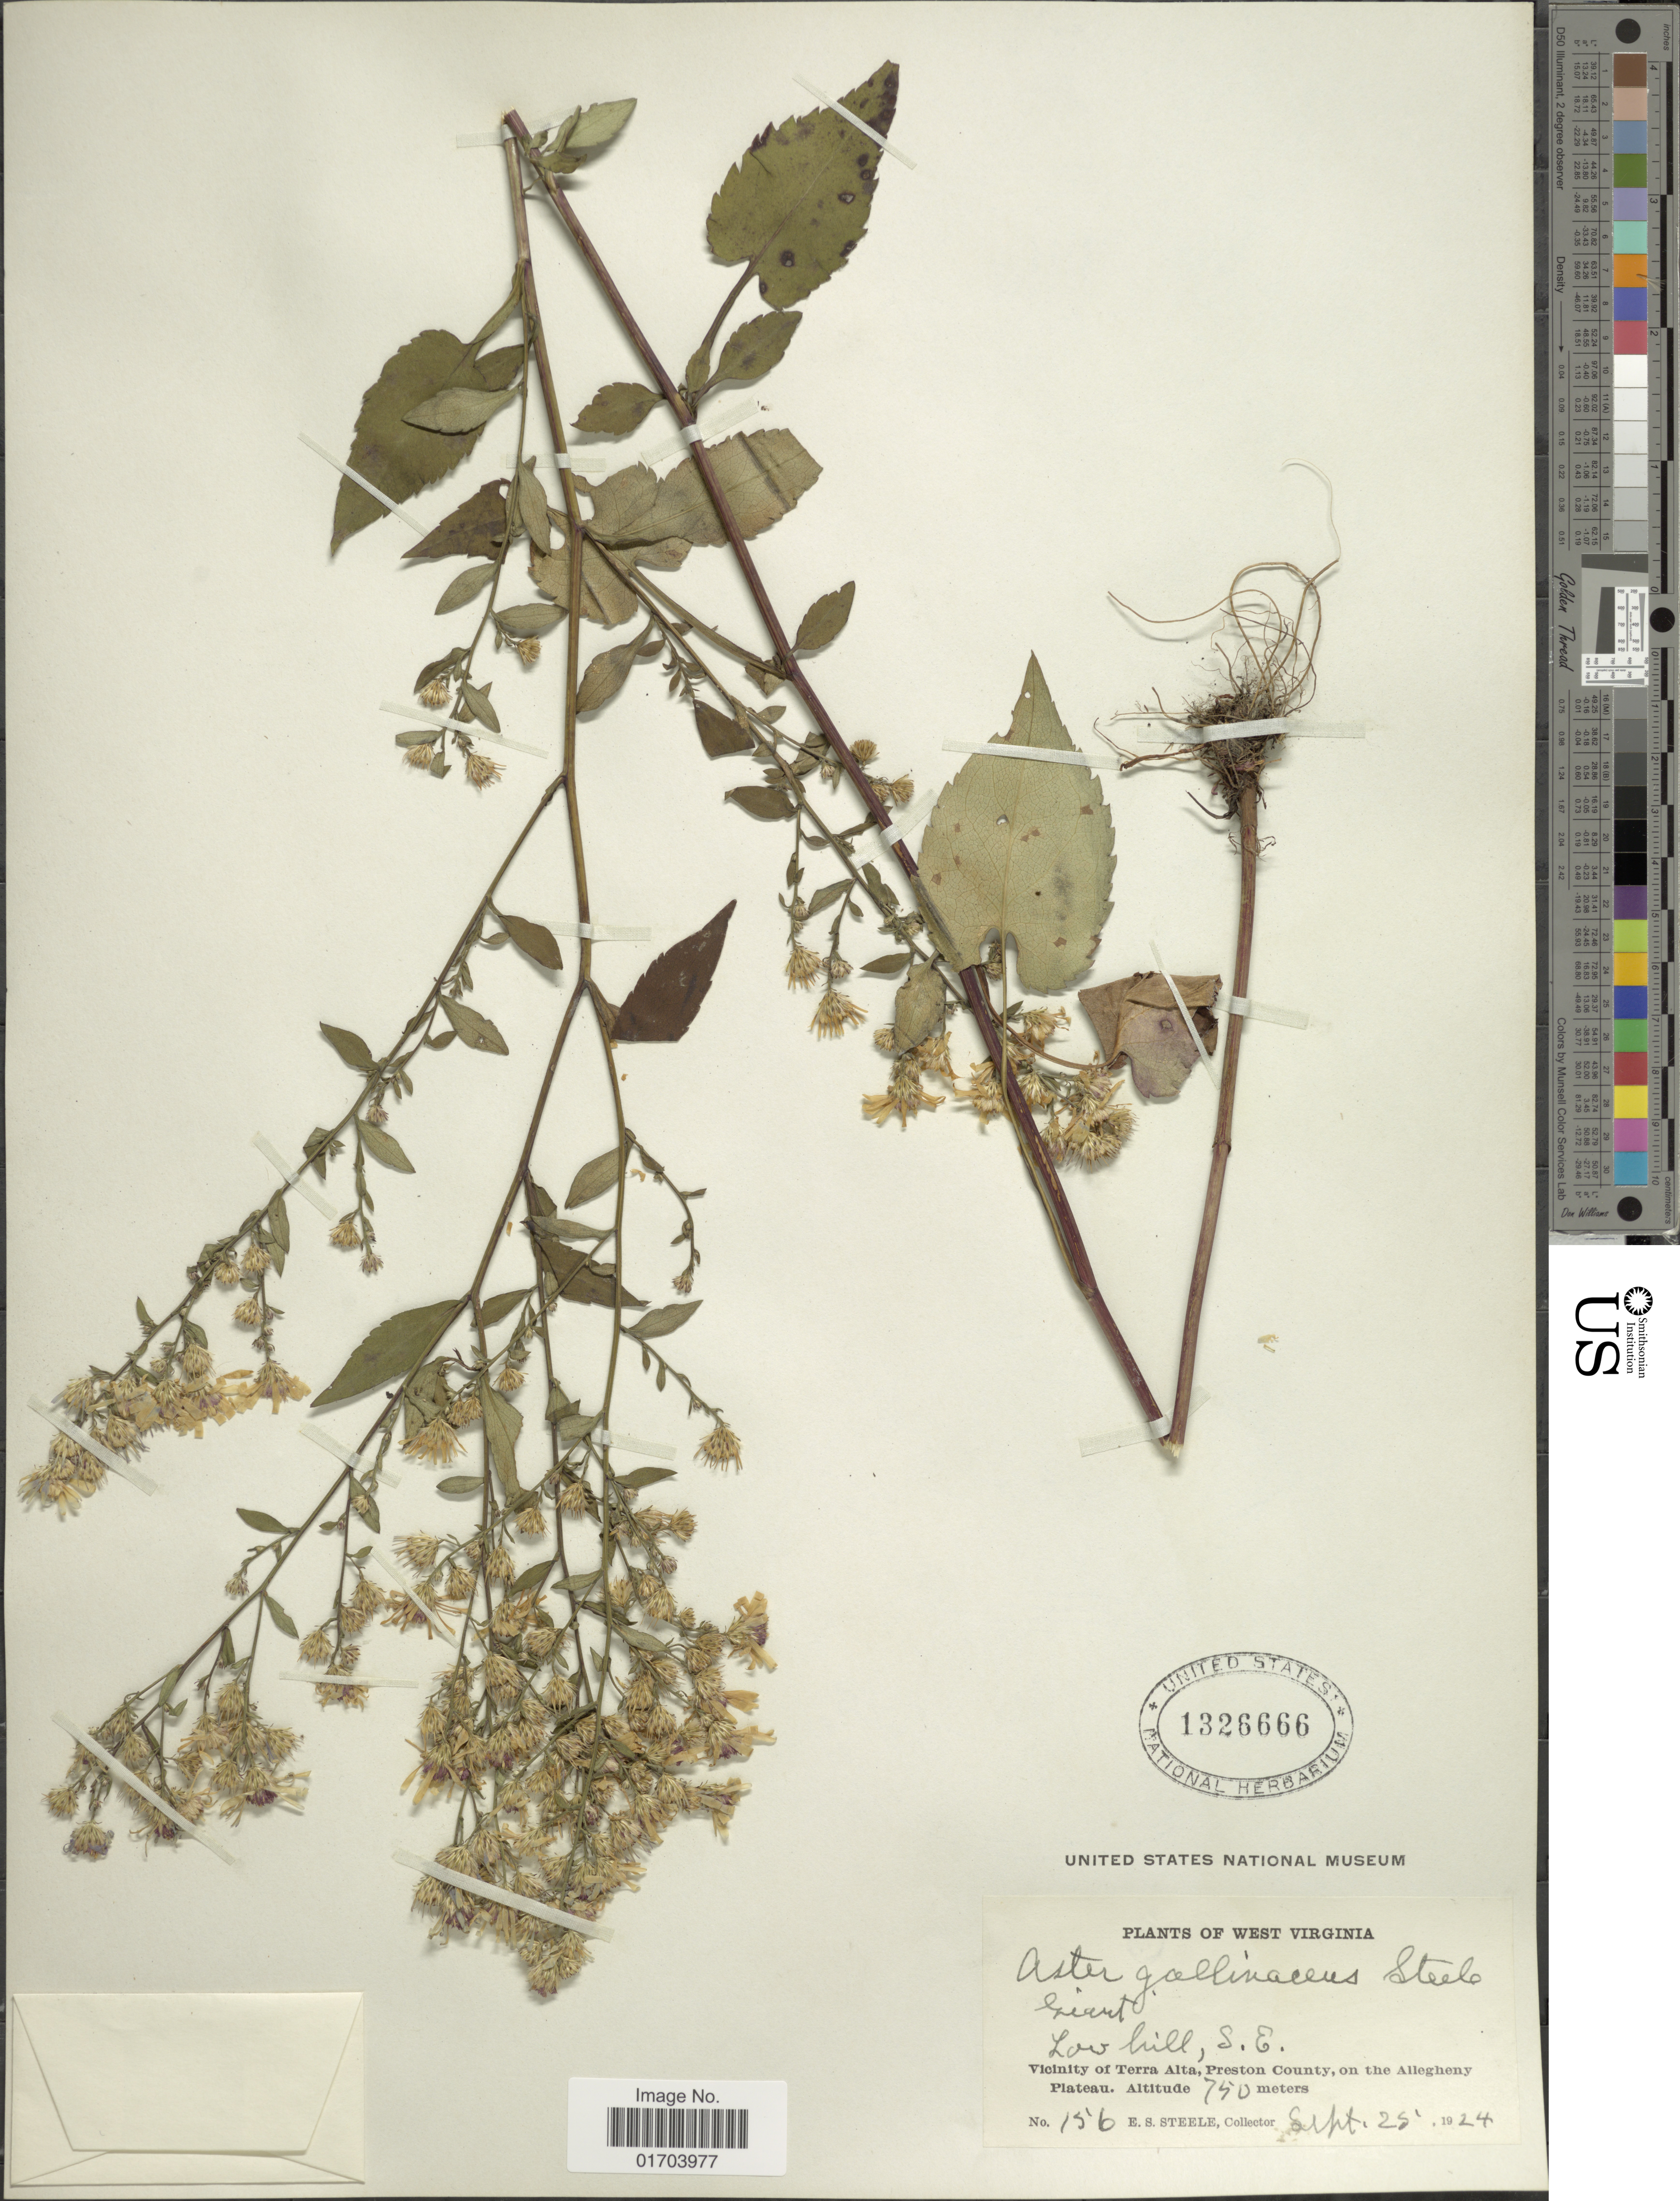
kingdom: Plantae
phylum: Tracheophyta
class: Magnoliopsida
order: Asterales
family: Asteraceae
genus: Aster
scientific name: Aster gallinaceus E.S. Steele sp. nov. ined.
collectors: E. Steele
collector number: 156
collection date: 1924-09-25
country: United States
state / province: West Virginia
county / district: Preston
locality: Low Hill, S.E., Vicinity of Terra Alta, Preston County, on the Allegheny Plateau.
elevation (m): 750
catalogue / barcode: US 1326666